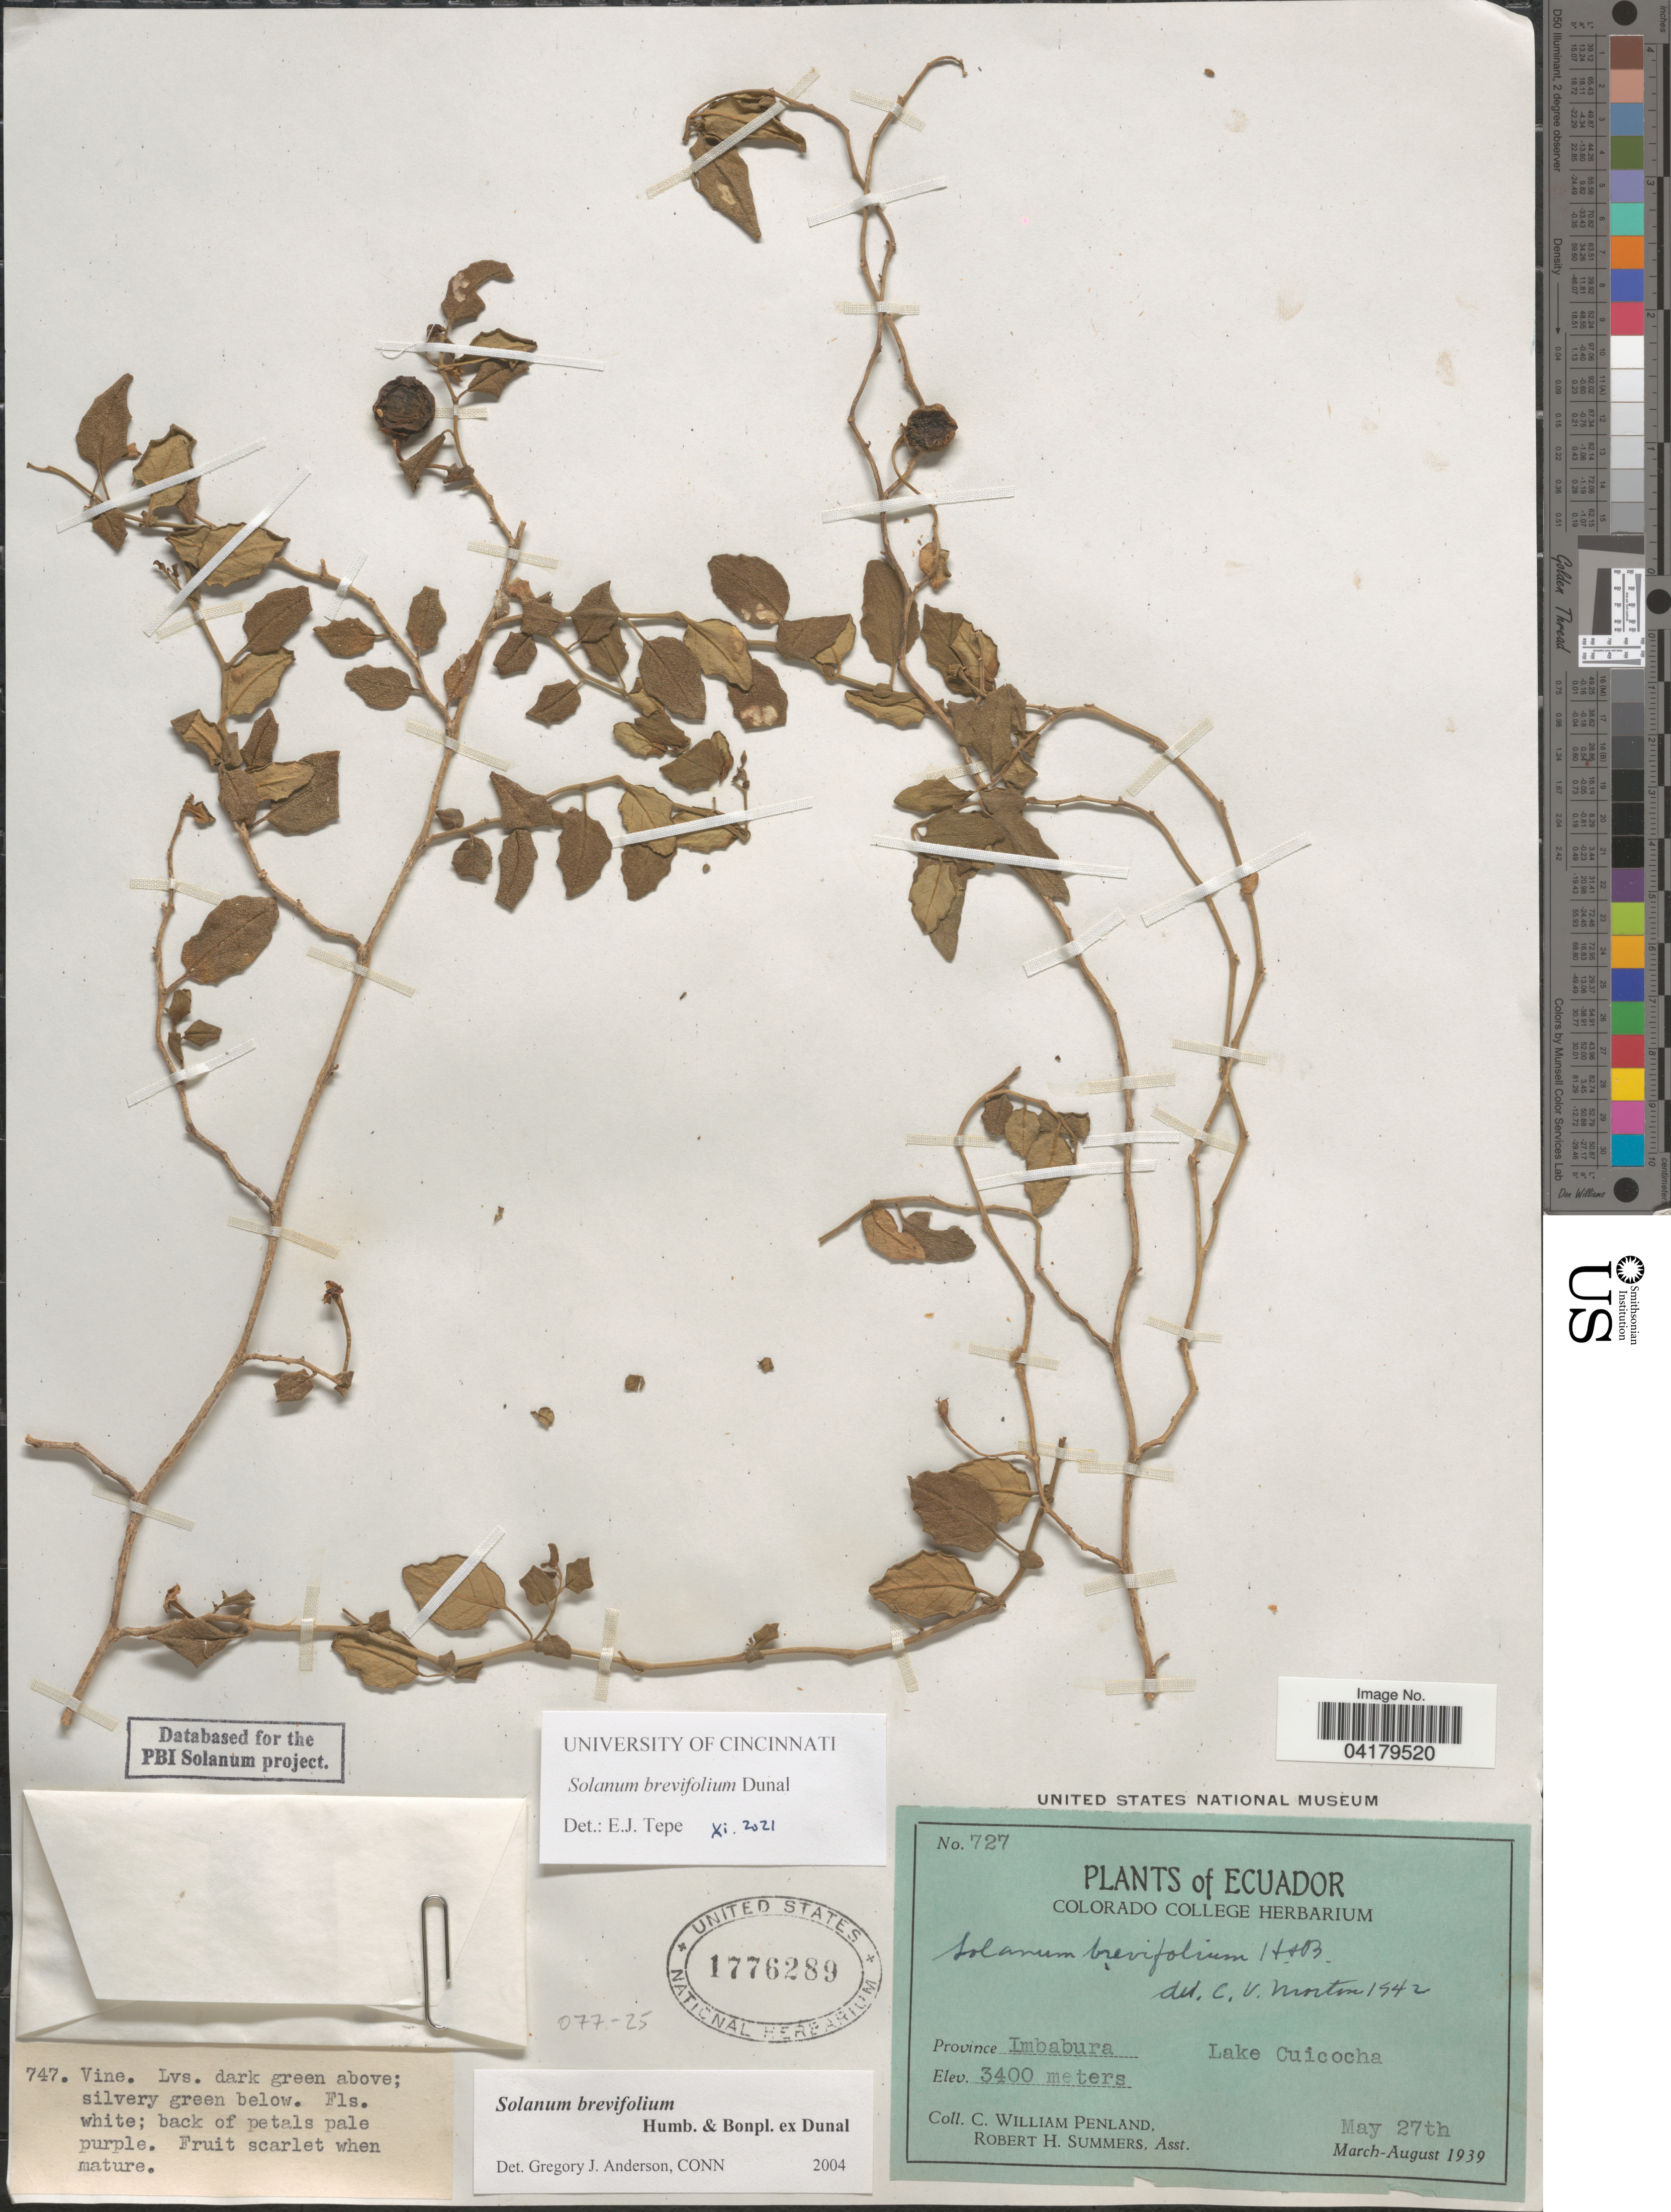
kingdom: Plantae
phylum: Tracheophyta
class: Magnoliopsida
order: Solanales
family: Solanaceae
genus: Solanum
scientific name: Solanum brevifolium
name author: Dunal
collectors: C. W. Penland & R. Summers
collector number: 727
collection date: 1939-05-27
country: Ecuador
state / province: Imbabura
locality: Lake Cuicocha.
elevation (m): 3400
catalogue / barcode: US 1776289